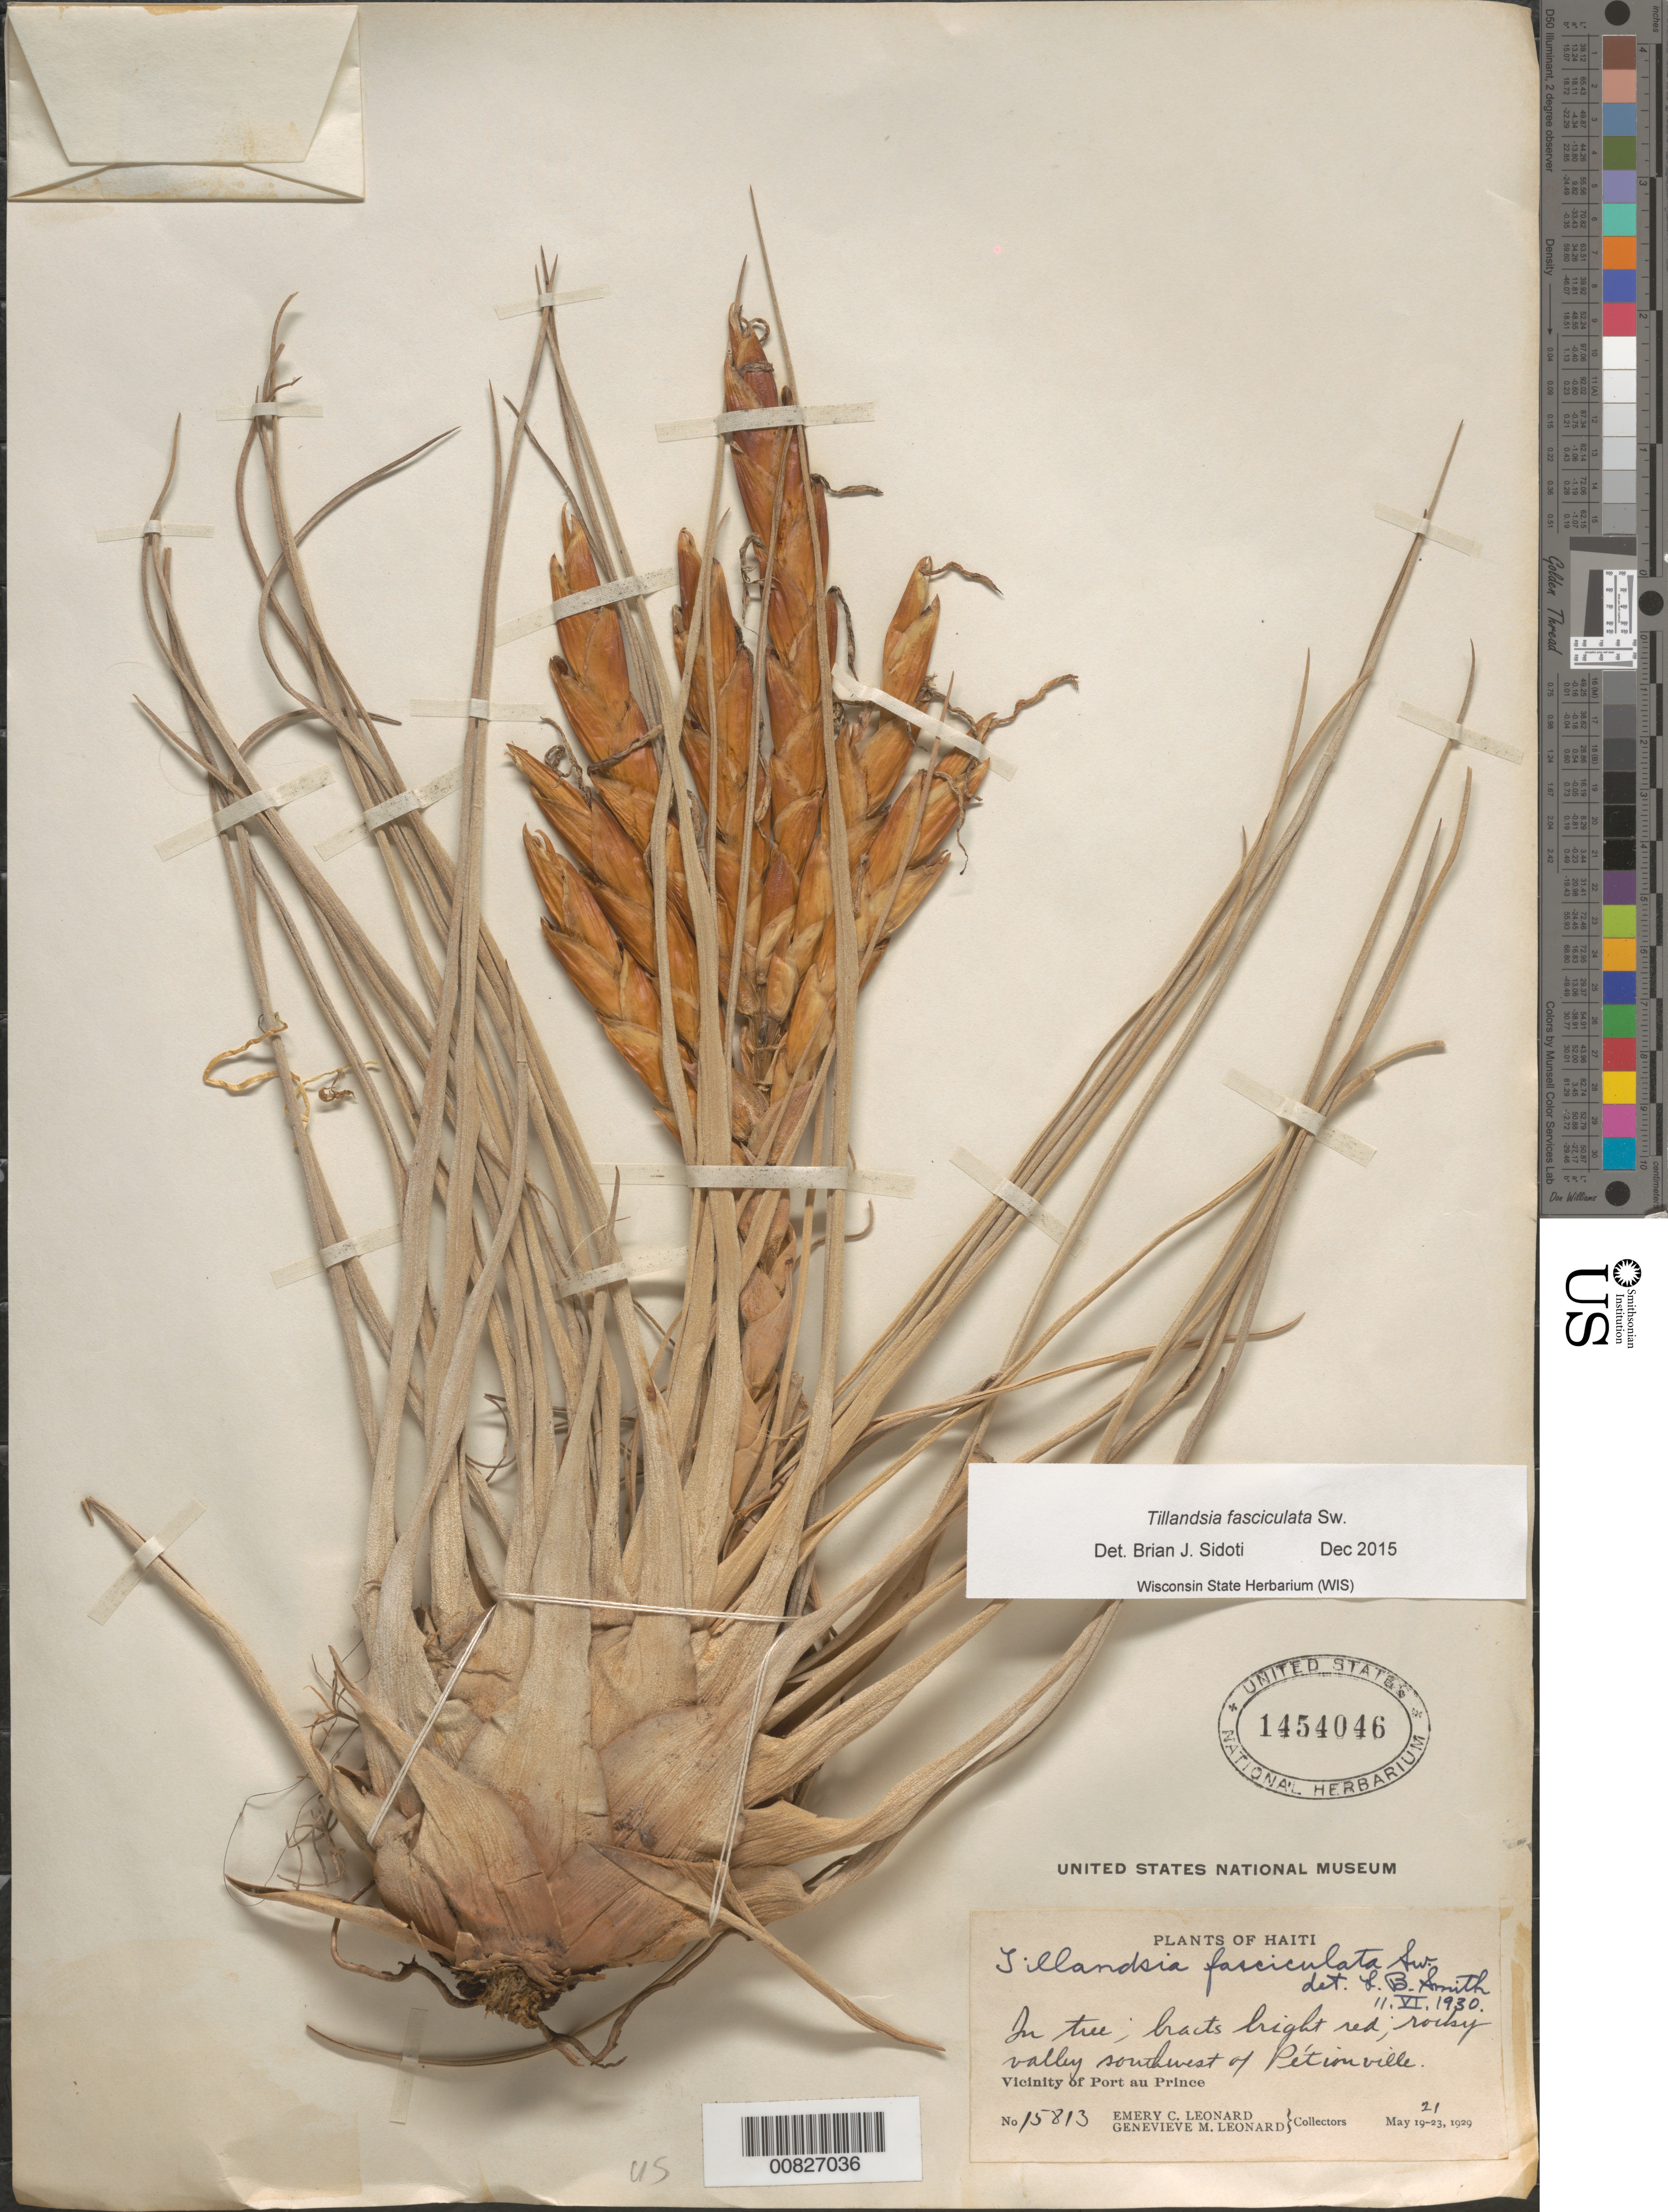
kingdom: Plantae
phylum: Tracheophyta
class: Liliopsida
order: Poales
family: Bromeliaceae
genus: Tillandsia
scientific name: Tillandsia fasciculata var. densispica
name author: Mez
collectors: E. C. Leonard & G. M. Leonard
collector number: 15813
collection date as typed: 21 May 1929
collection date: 1929-05-21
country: Haiti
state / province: Ouest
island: Hispaniola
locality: Vicinity of Port au Prince. Rocky valley southwest of Petionville.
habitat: In tree. Rocky valley.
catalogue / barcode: US 1454046